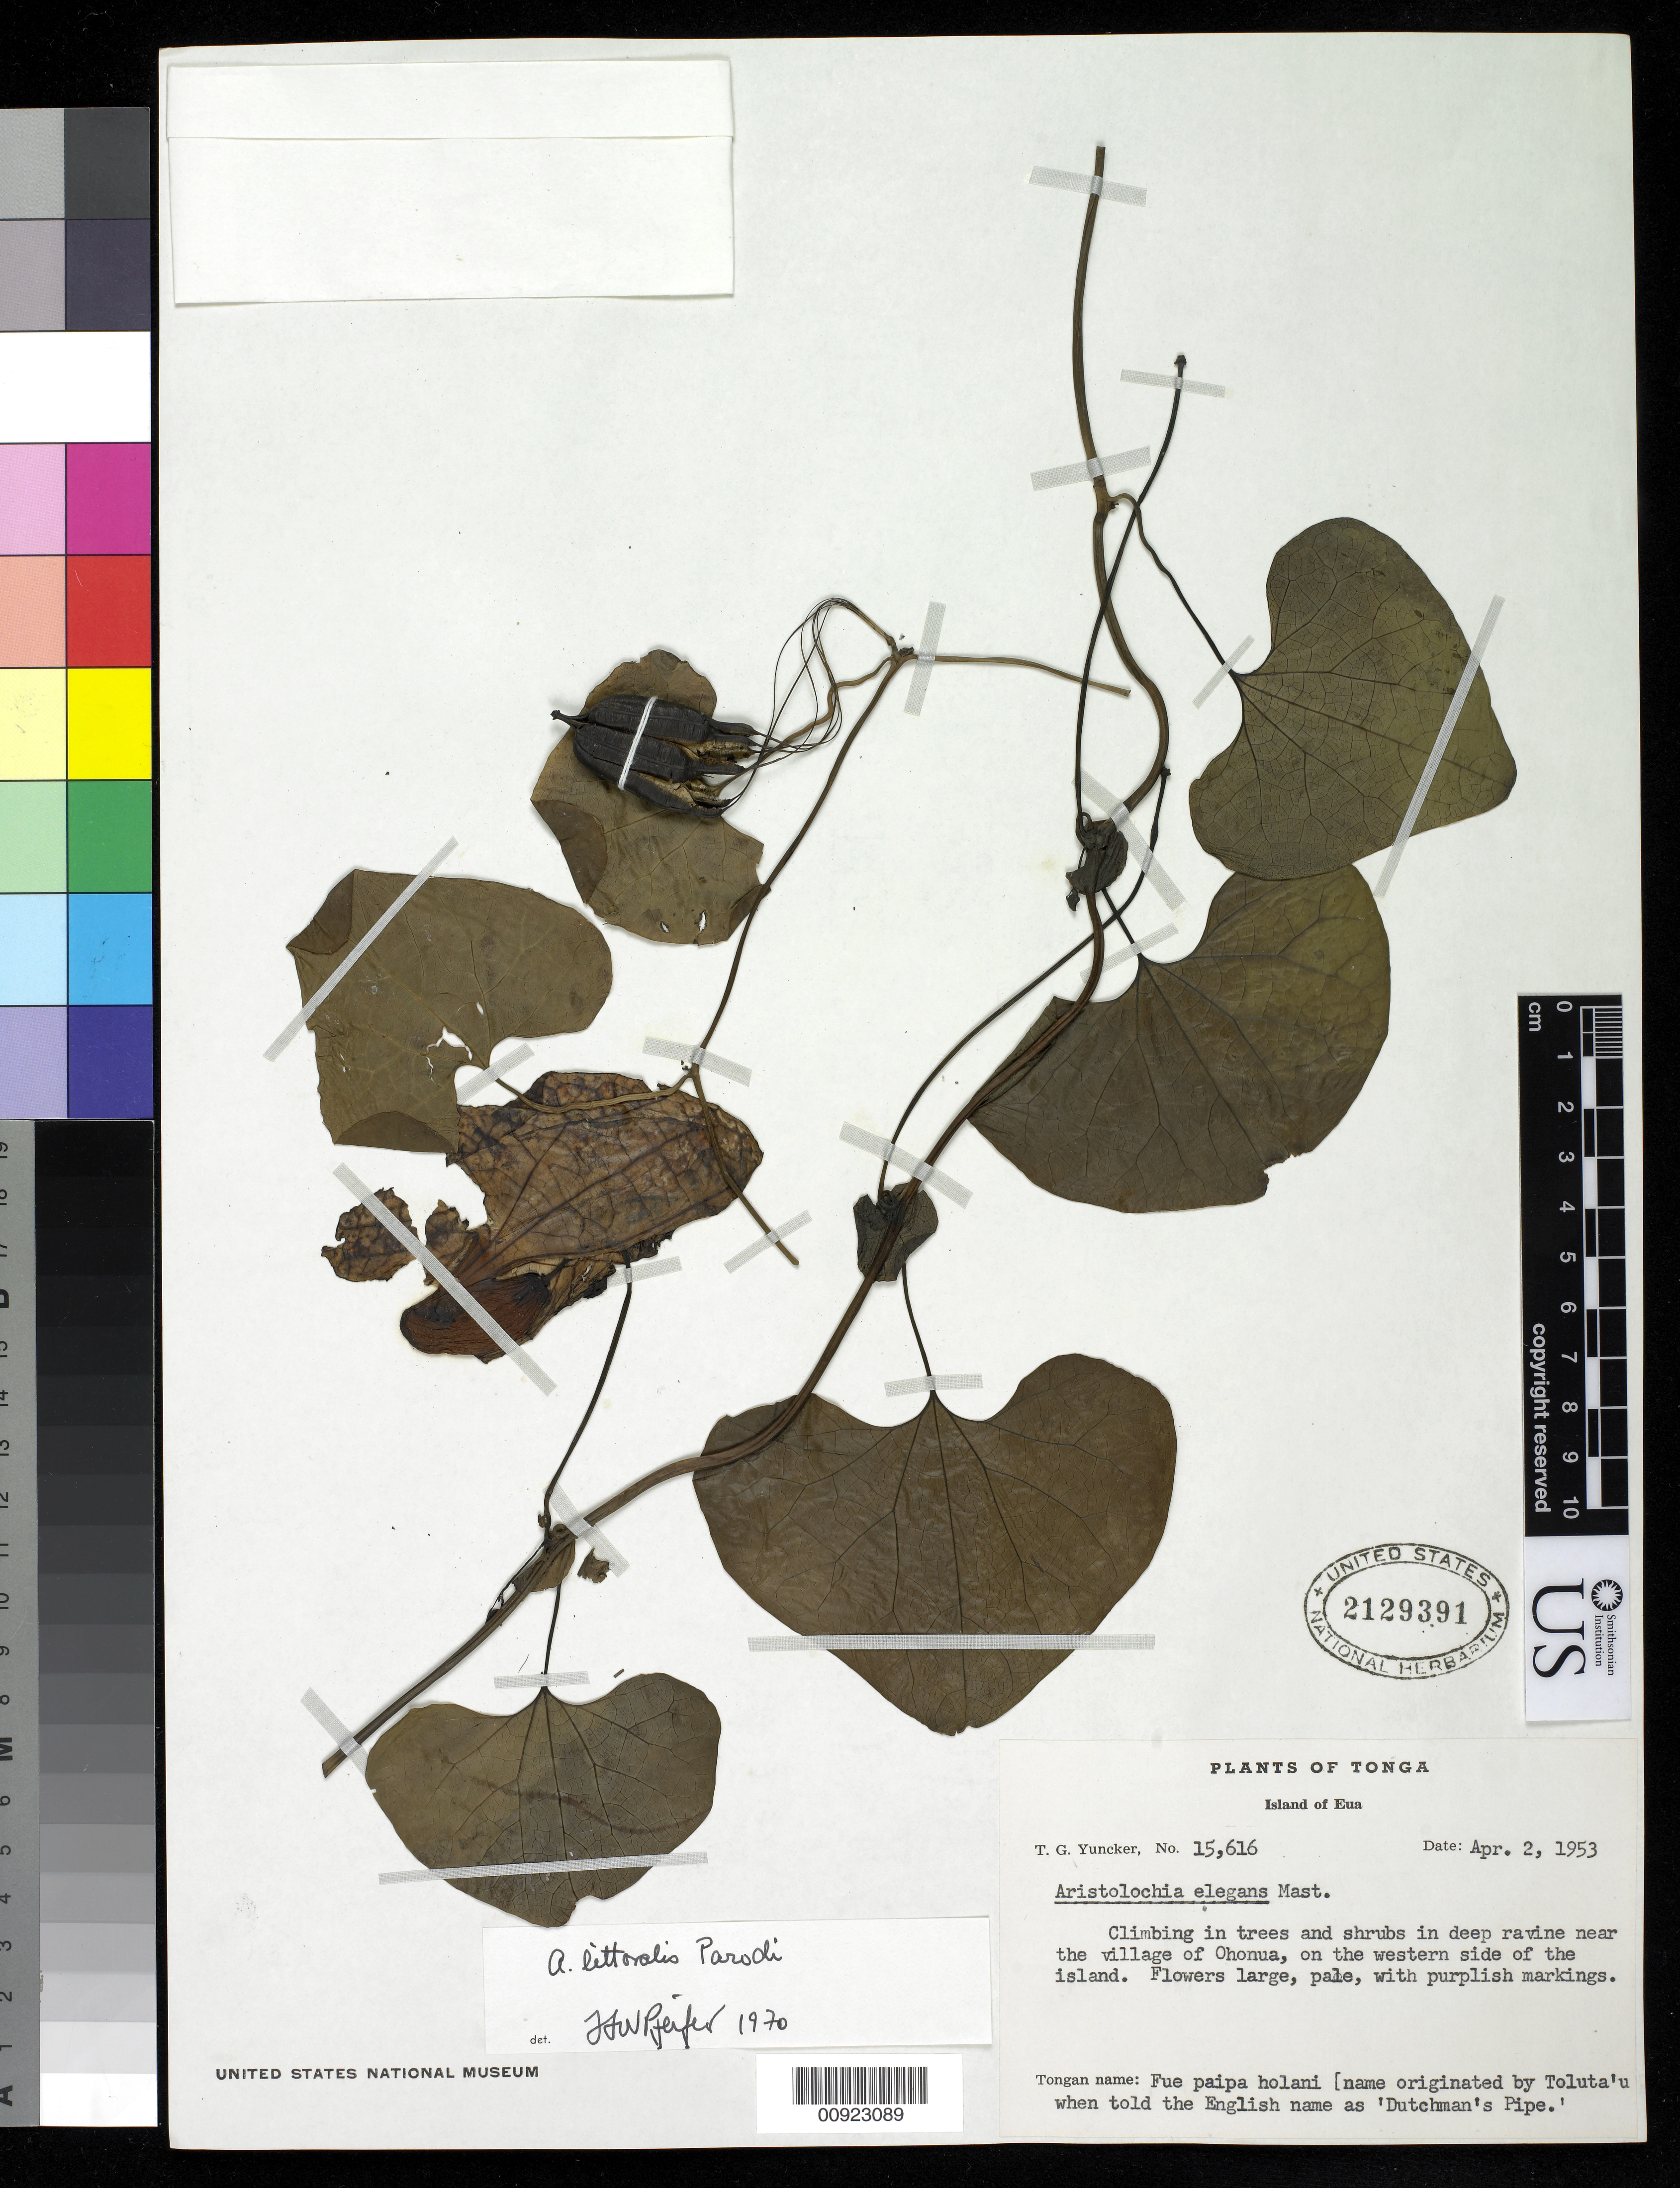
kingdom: Plantae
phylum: Tracheophyta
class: Magnoliopsida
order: Piperales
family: Aristolochiaceae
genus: Aristolochia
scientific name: Aristolochia littoralis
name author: Parodi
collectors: T. G. Yuncker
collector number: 15616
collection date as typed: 02 Apr 1953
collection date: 1953-04-02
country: Tonga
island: Eua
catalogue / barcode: US 2129391